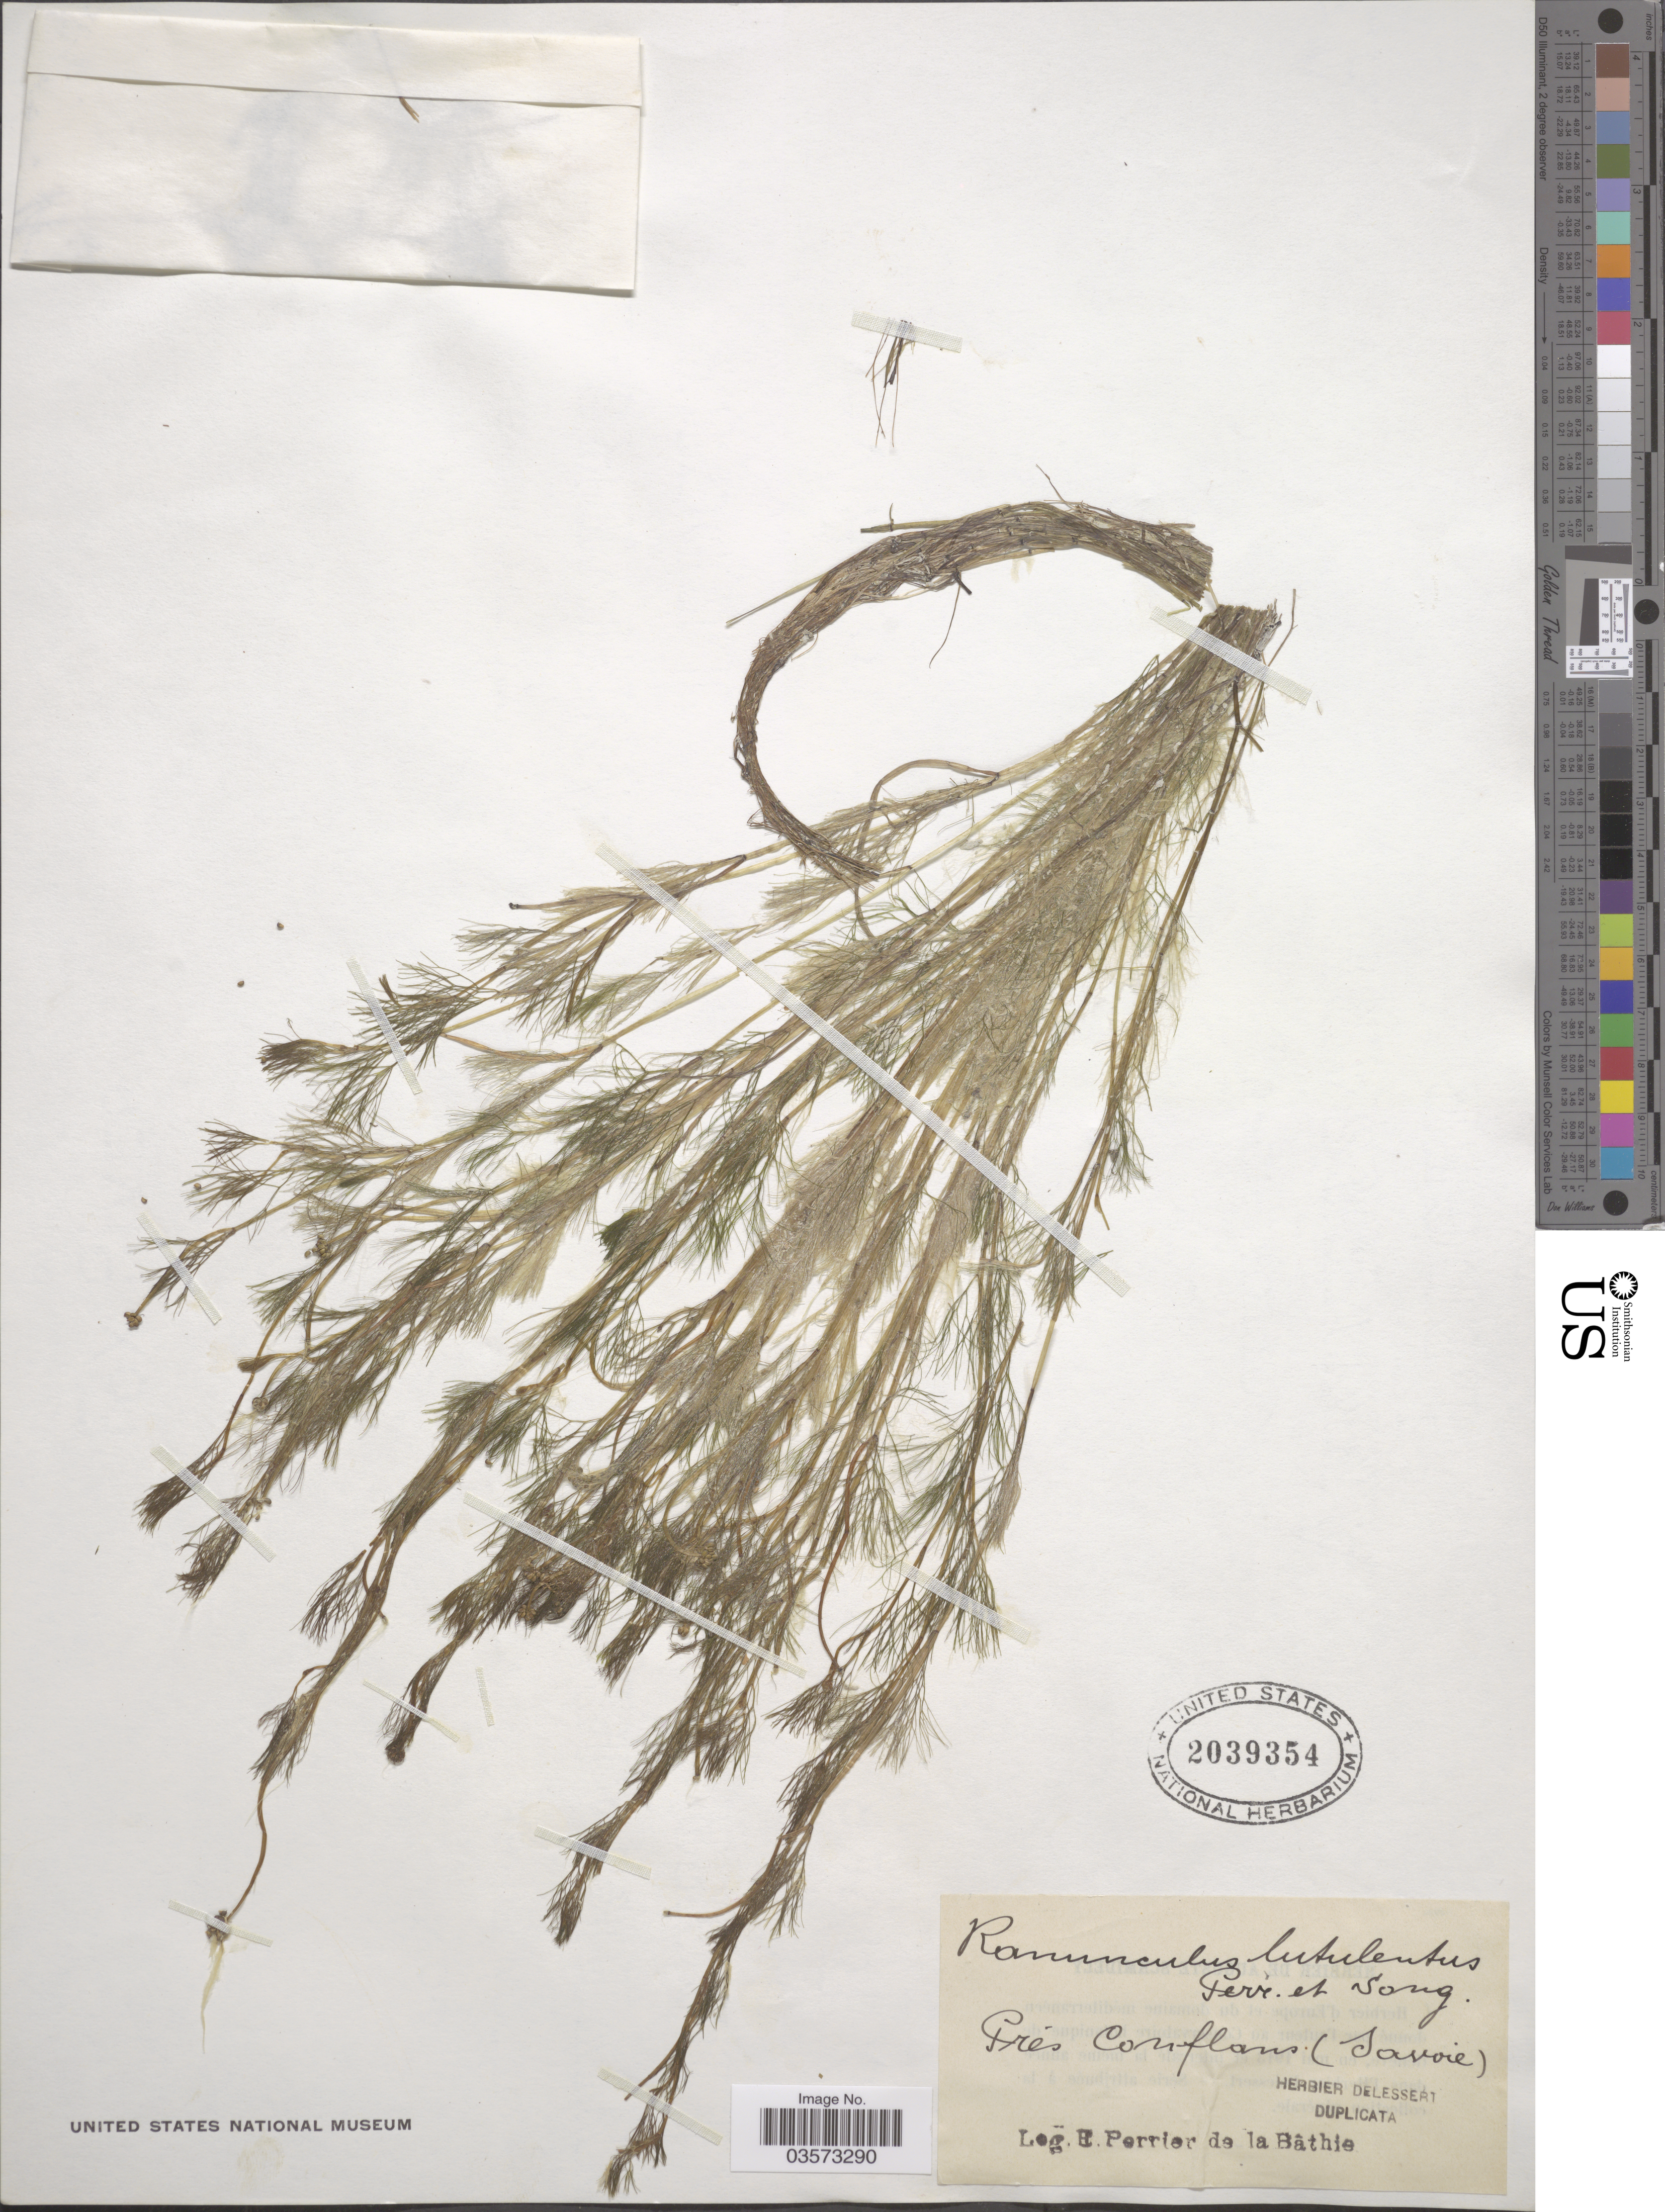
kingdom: Plantae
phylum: Tracheophyta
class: Magnoliopsida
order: Ranunculales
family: Ranunculaceae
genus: Ranunculus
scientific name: Ranunculus confervoides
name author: (Fr. a) Fr.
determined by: Strong, Mark T., (BOT), Smithsonian Institution - National Museum of Natural History (UNITED STATES)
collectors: H. Perrier de la Bâthie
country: France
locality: Prés Conflans (Savoie).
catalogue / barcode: US 2039354